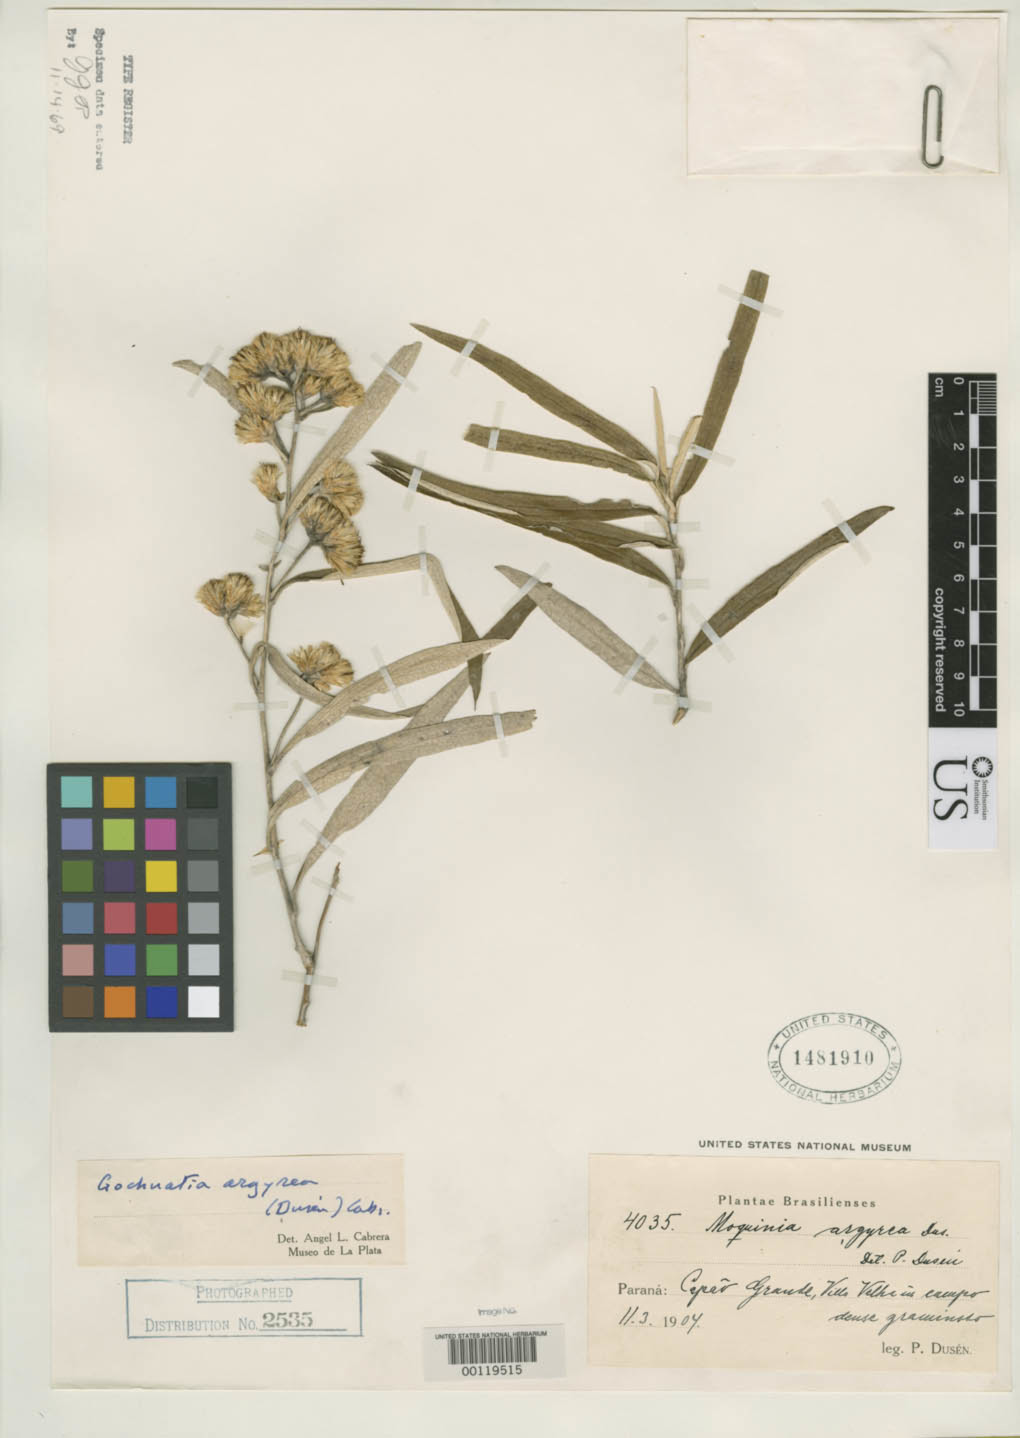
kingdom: Plantae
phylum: Tracheophyta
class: Magnoliopsida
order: Asterales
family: Asteraceae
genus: Moquinia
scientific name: Moquinia argyrea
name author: Dusén ex Malme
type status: Isolectotype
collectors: P. Dusén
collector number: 4035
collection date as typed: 11 Mar 1904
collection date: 1904-03-11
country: Brazil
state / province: Paraná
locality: Villa Velha.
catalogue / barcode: US 1481910